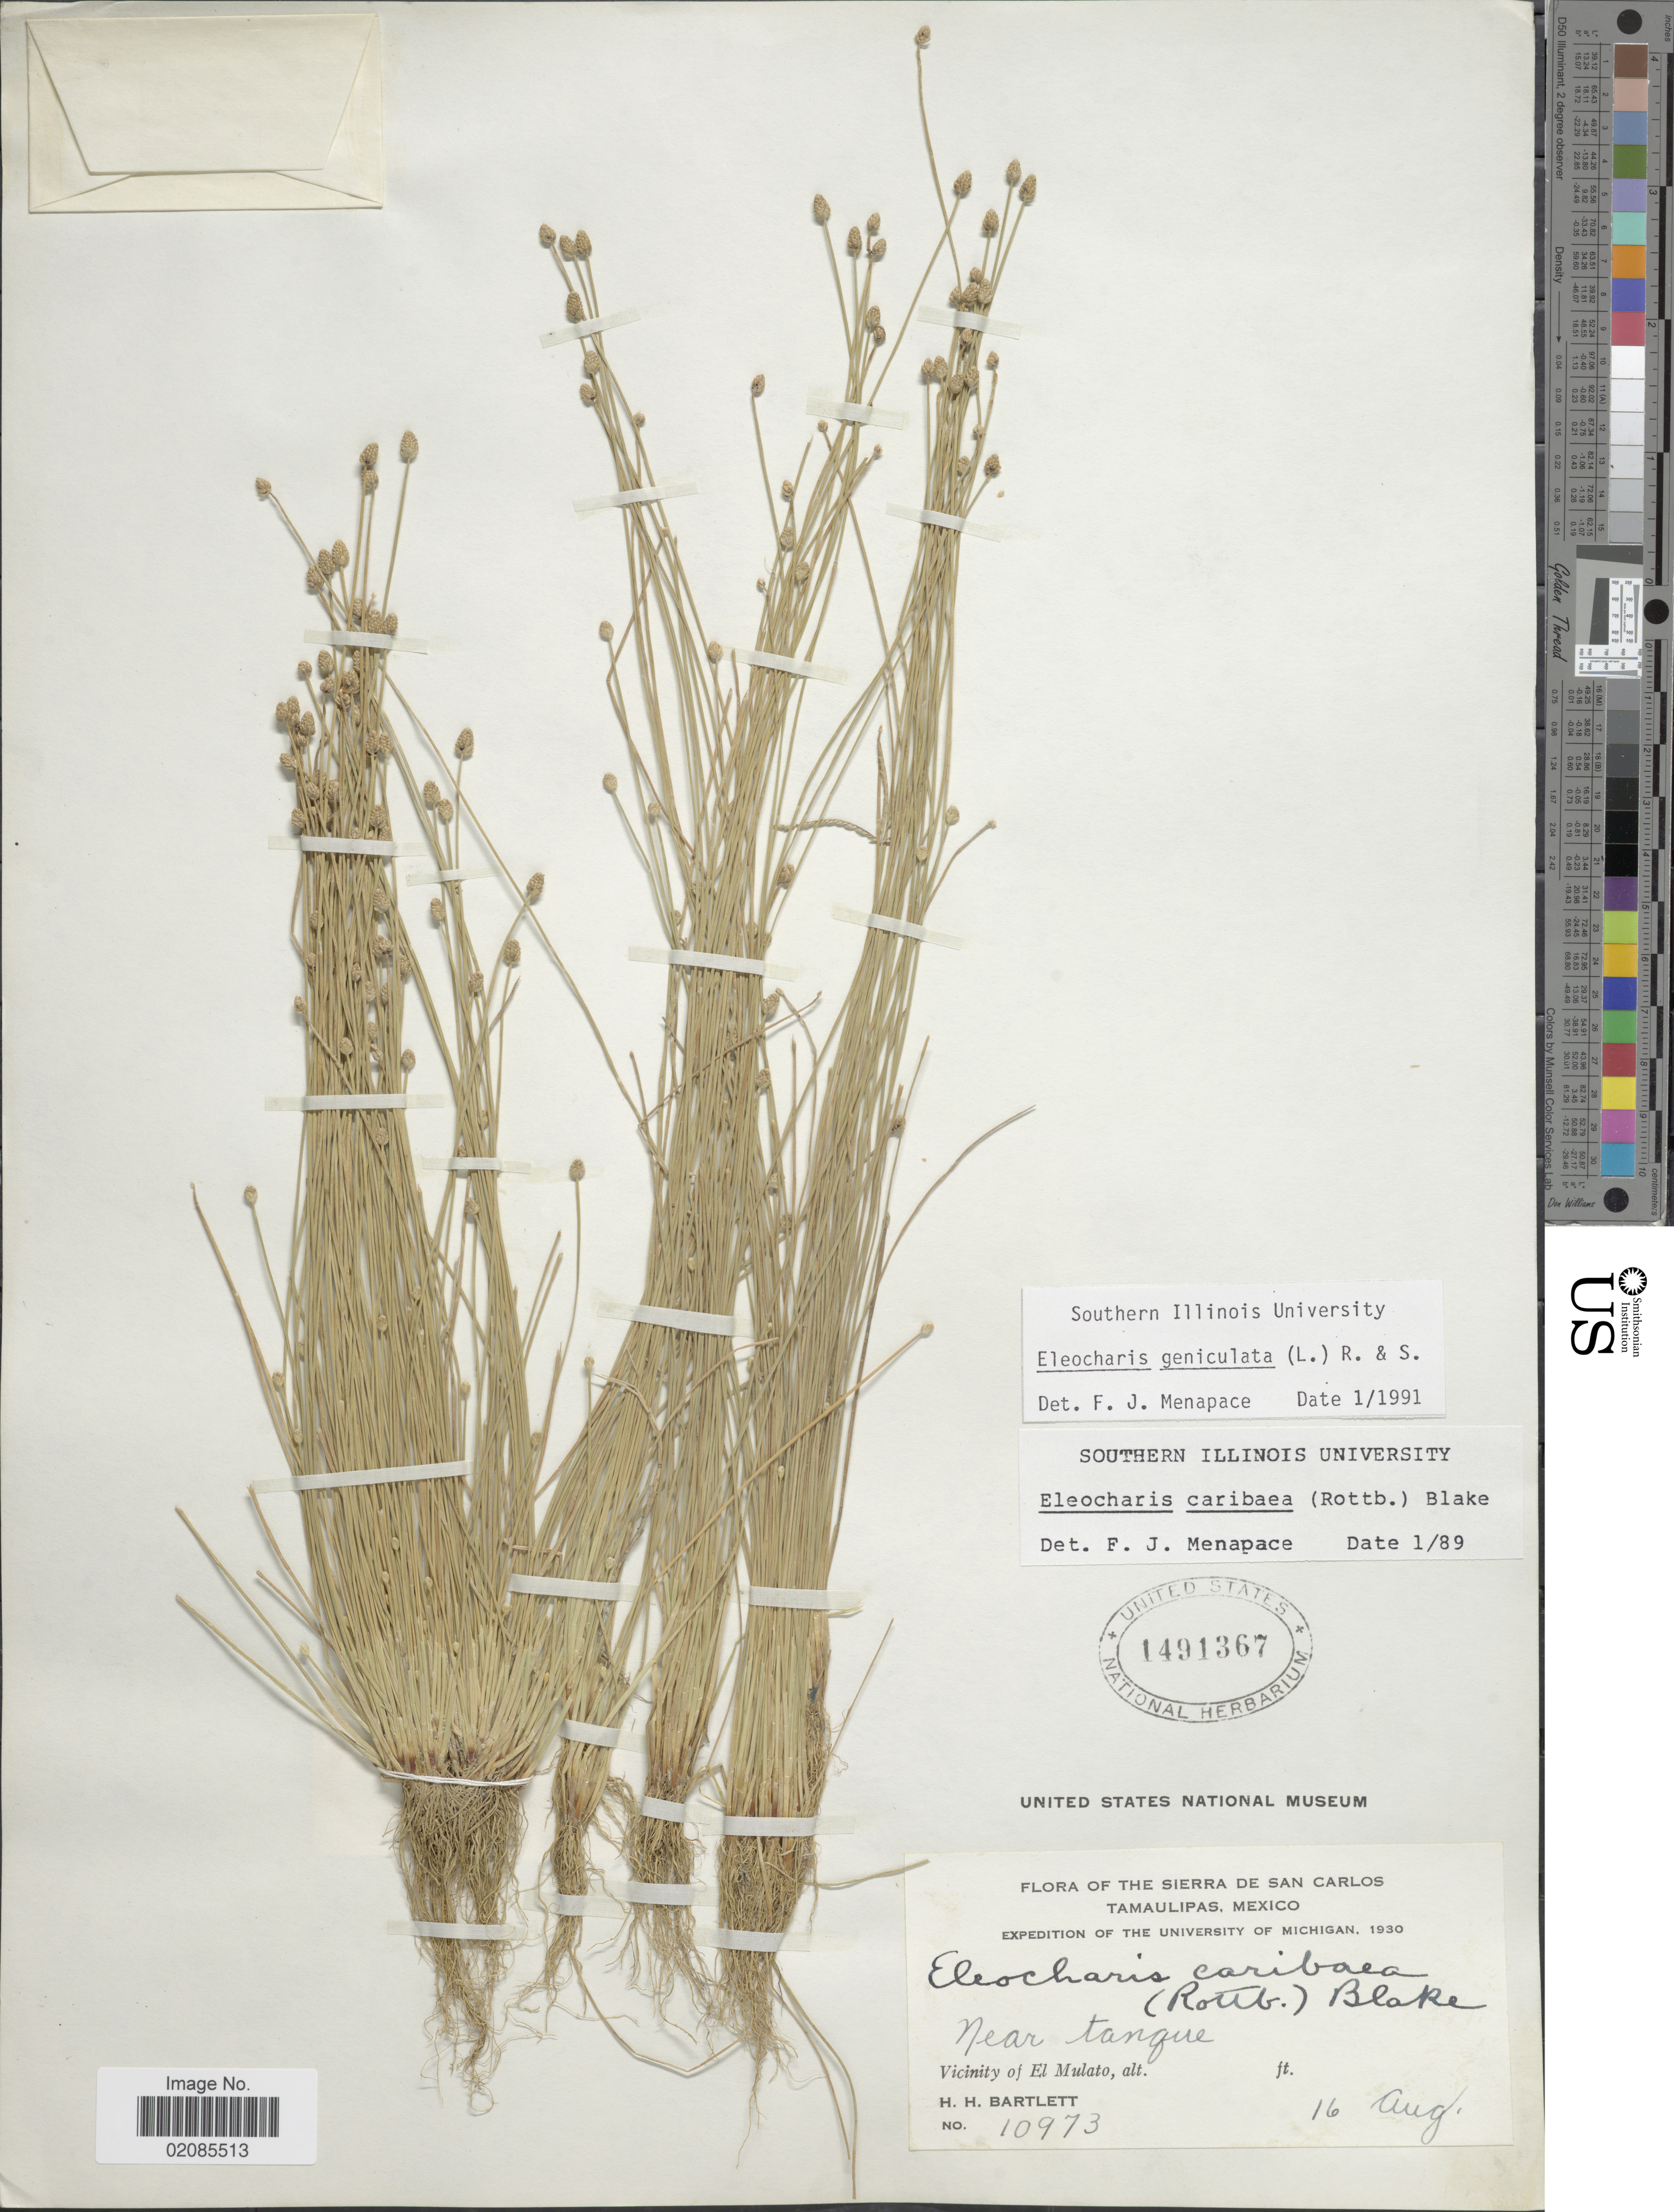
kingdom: Plantae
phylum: Tracheophyta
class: Liliopsida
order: Poales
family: Cyperaceae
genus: Eleocharis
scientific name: Eleocharis geniculata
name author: (L.) Roem. & Schult.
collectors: H. H. Bartlett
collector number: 10973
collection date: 1930-08-16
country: Mexico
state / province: Tamaulipas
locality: The Sierra de San Carlos, near tangue, Vicinity of El Mulato.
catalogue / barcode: US 1491367